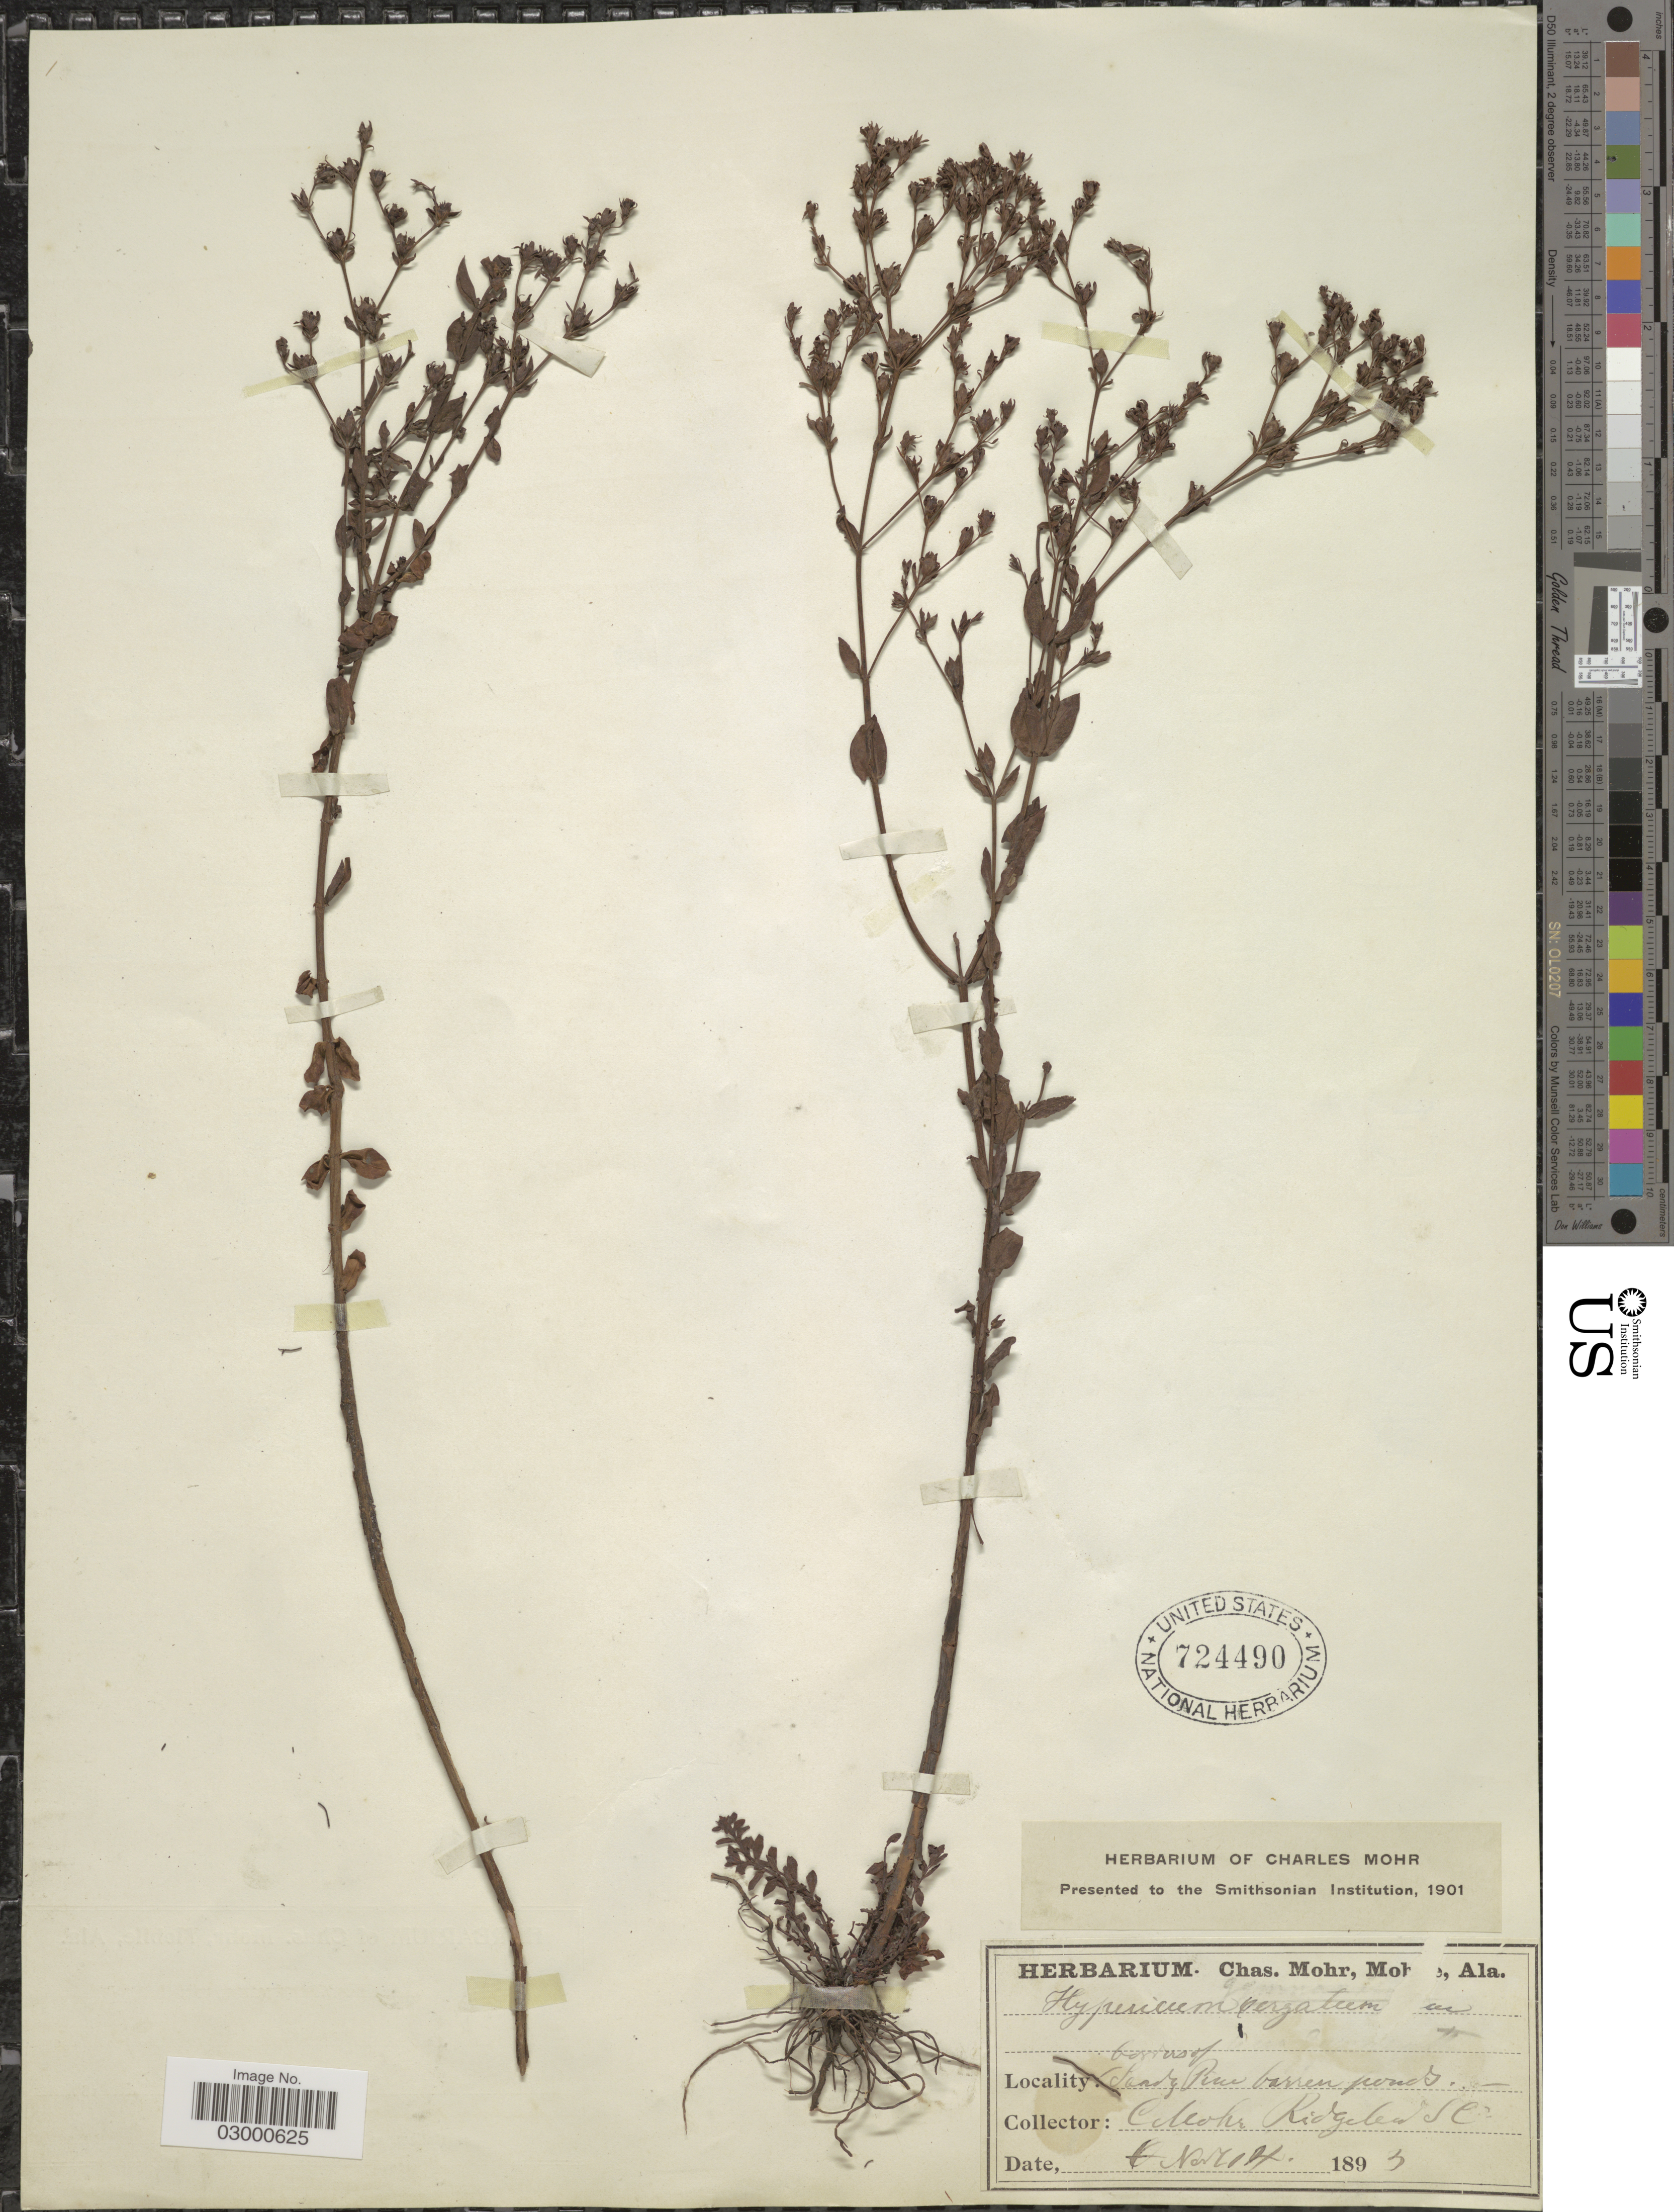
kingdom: Plantae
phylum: Tracheophyta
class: Magnoliopsida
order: Malpighiales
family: Hypericaceae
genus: Hypericum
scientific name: Hypericum denticulatum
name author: Walter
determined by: Strong, M. T., (US), Smithsonian Institution - National Museum of Natural History (UNITED STATES)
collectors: C. T. Mohr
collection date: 1893-11-04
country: United States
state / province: South Carolina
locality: Ridgeland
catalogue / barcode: US 724490